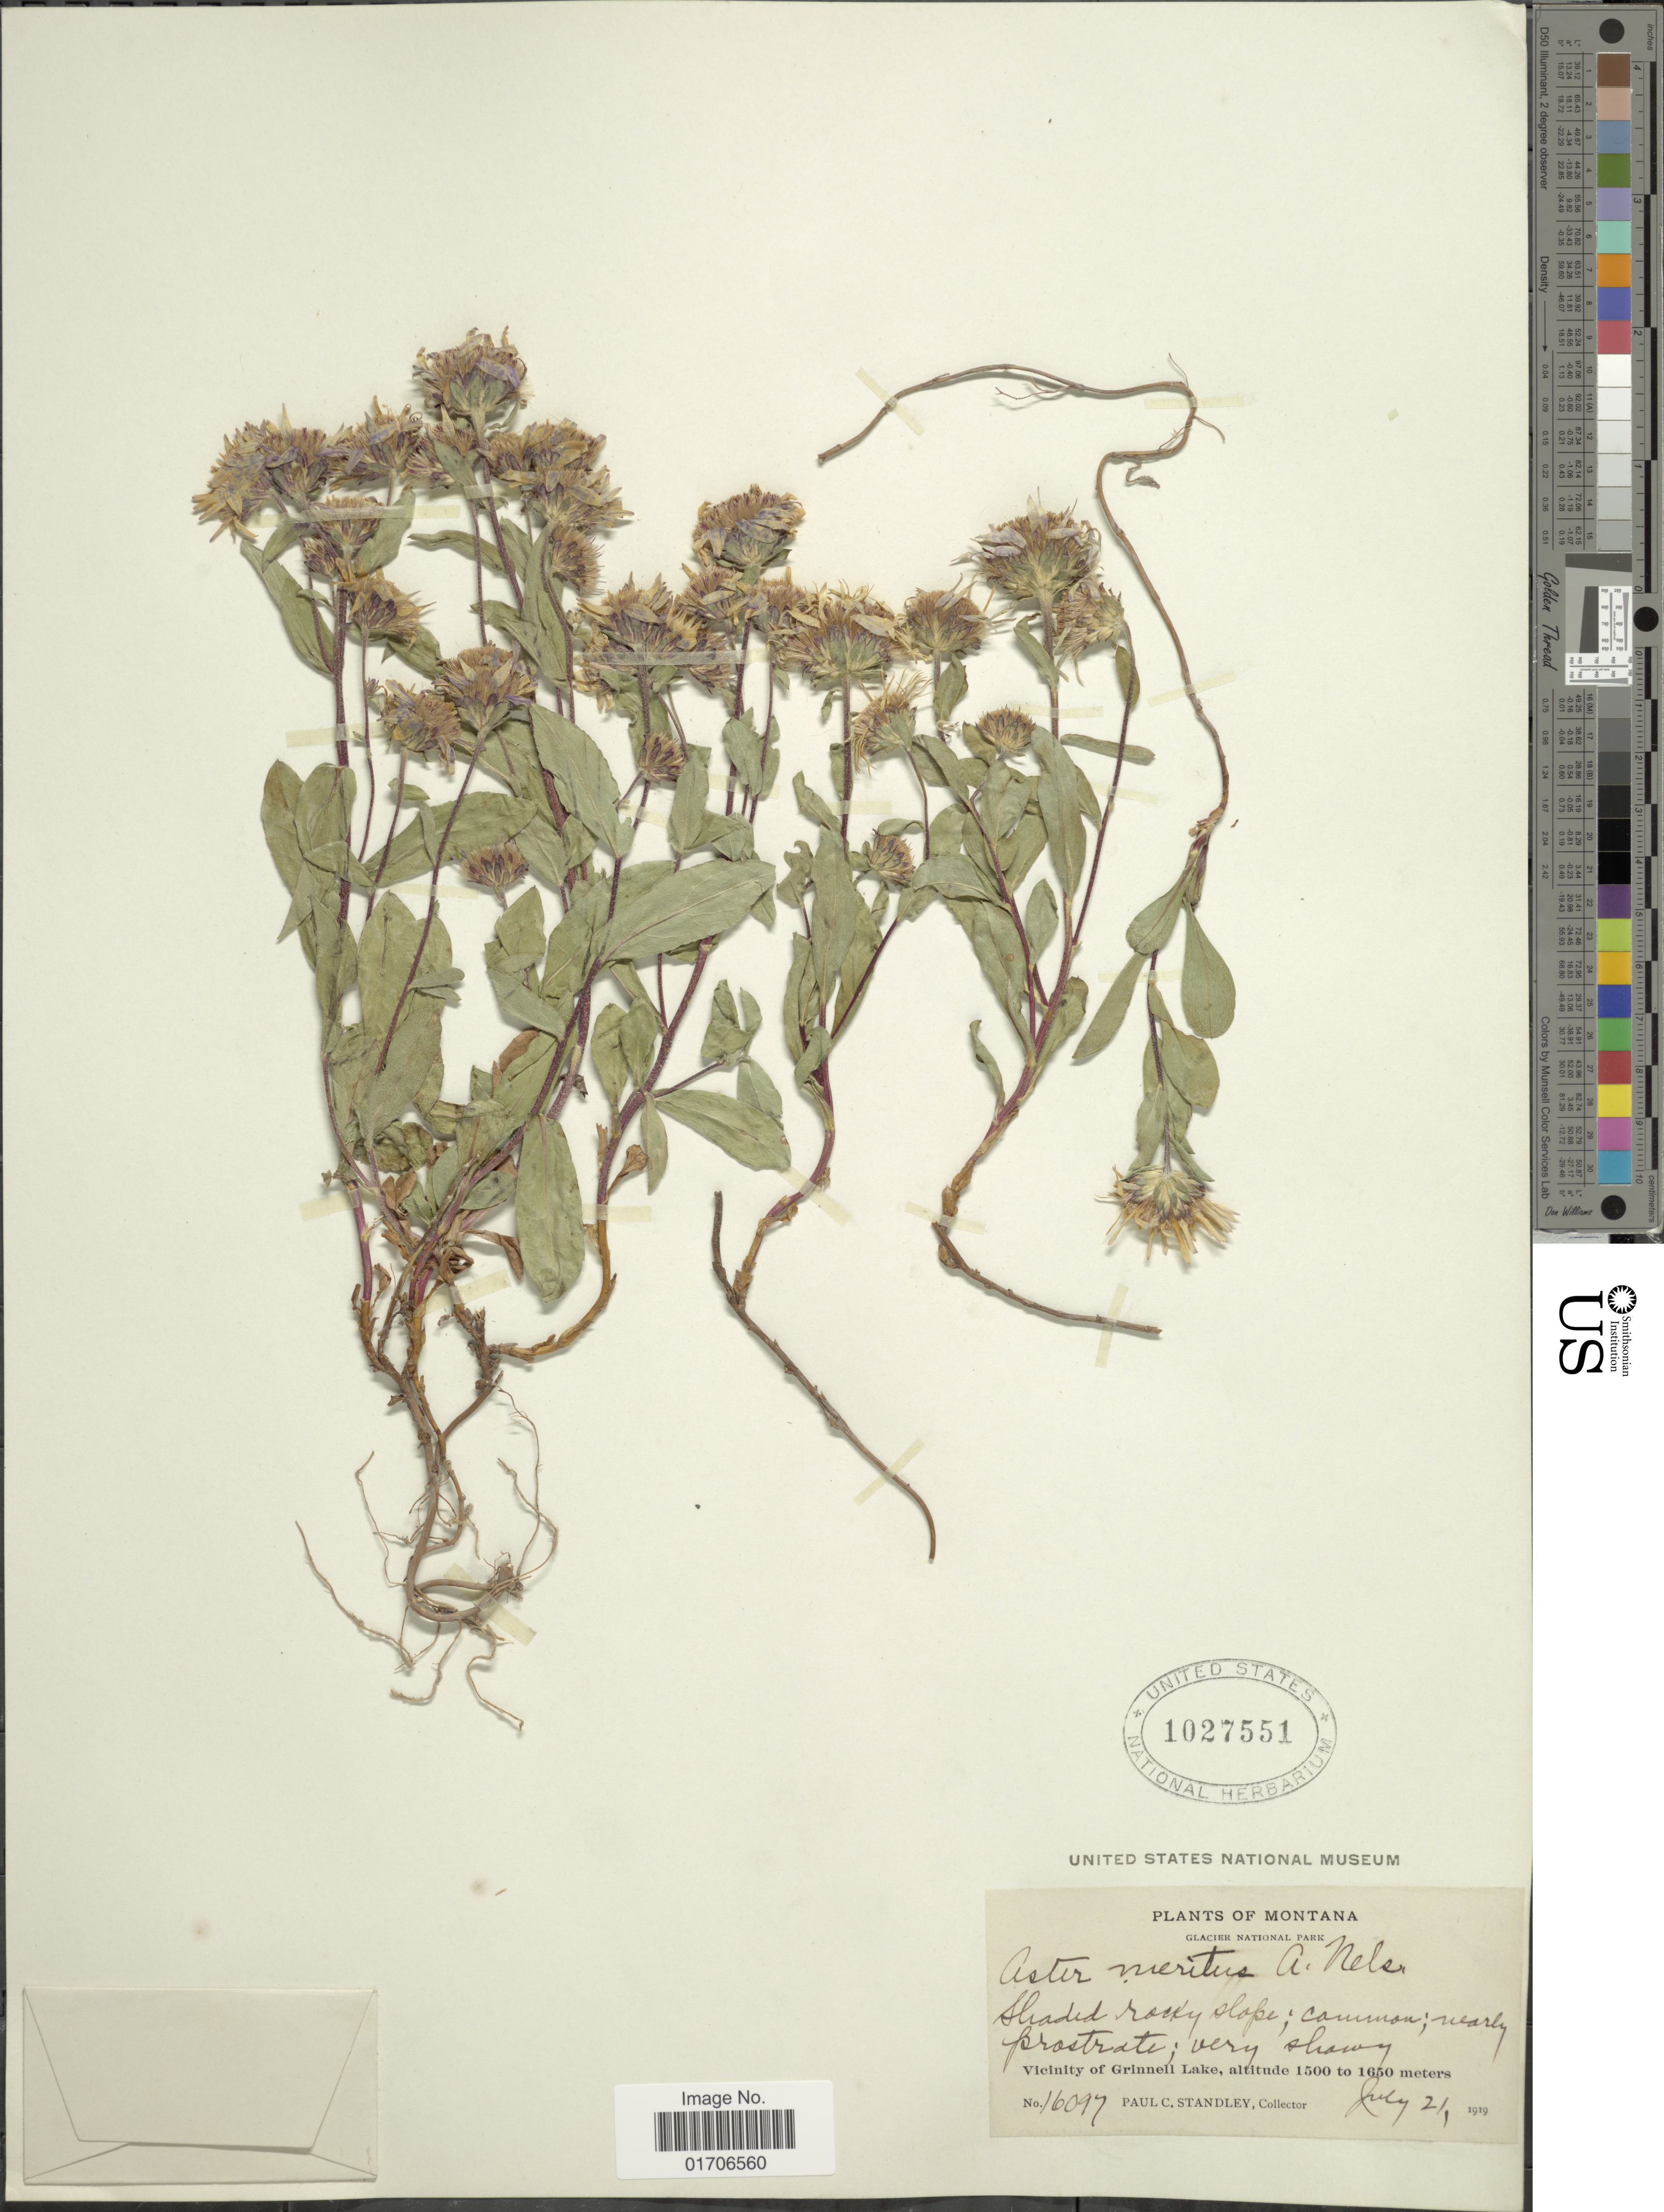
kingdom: Plantae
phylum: Tracheophyta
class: Magnoliopsida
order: Asterales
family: Asteraceae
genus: Eurybia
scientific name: Eurybia merita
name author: (A. Nelson) G.L. Nesom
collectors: P. C. Standley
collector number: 16097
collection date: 1919-07-21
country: United States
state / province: Montana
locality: Glacier National Park. Vicinity of Grinnell Lake.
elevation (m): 1500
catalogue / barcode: US 1027551